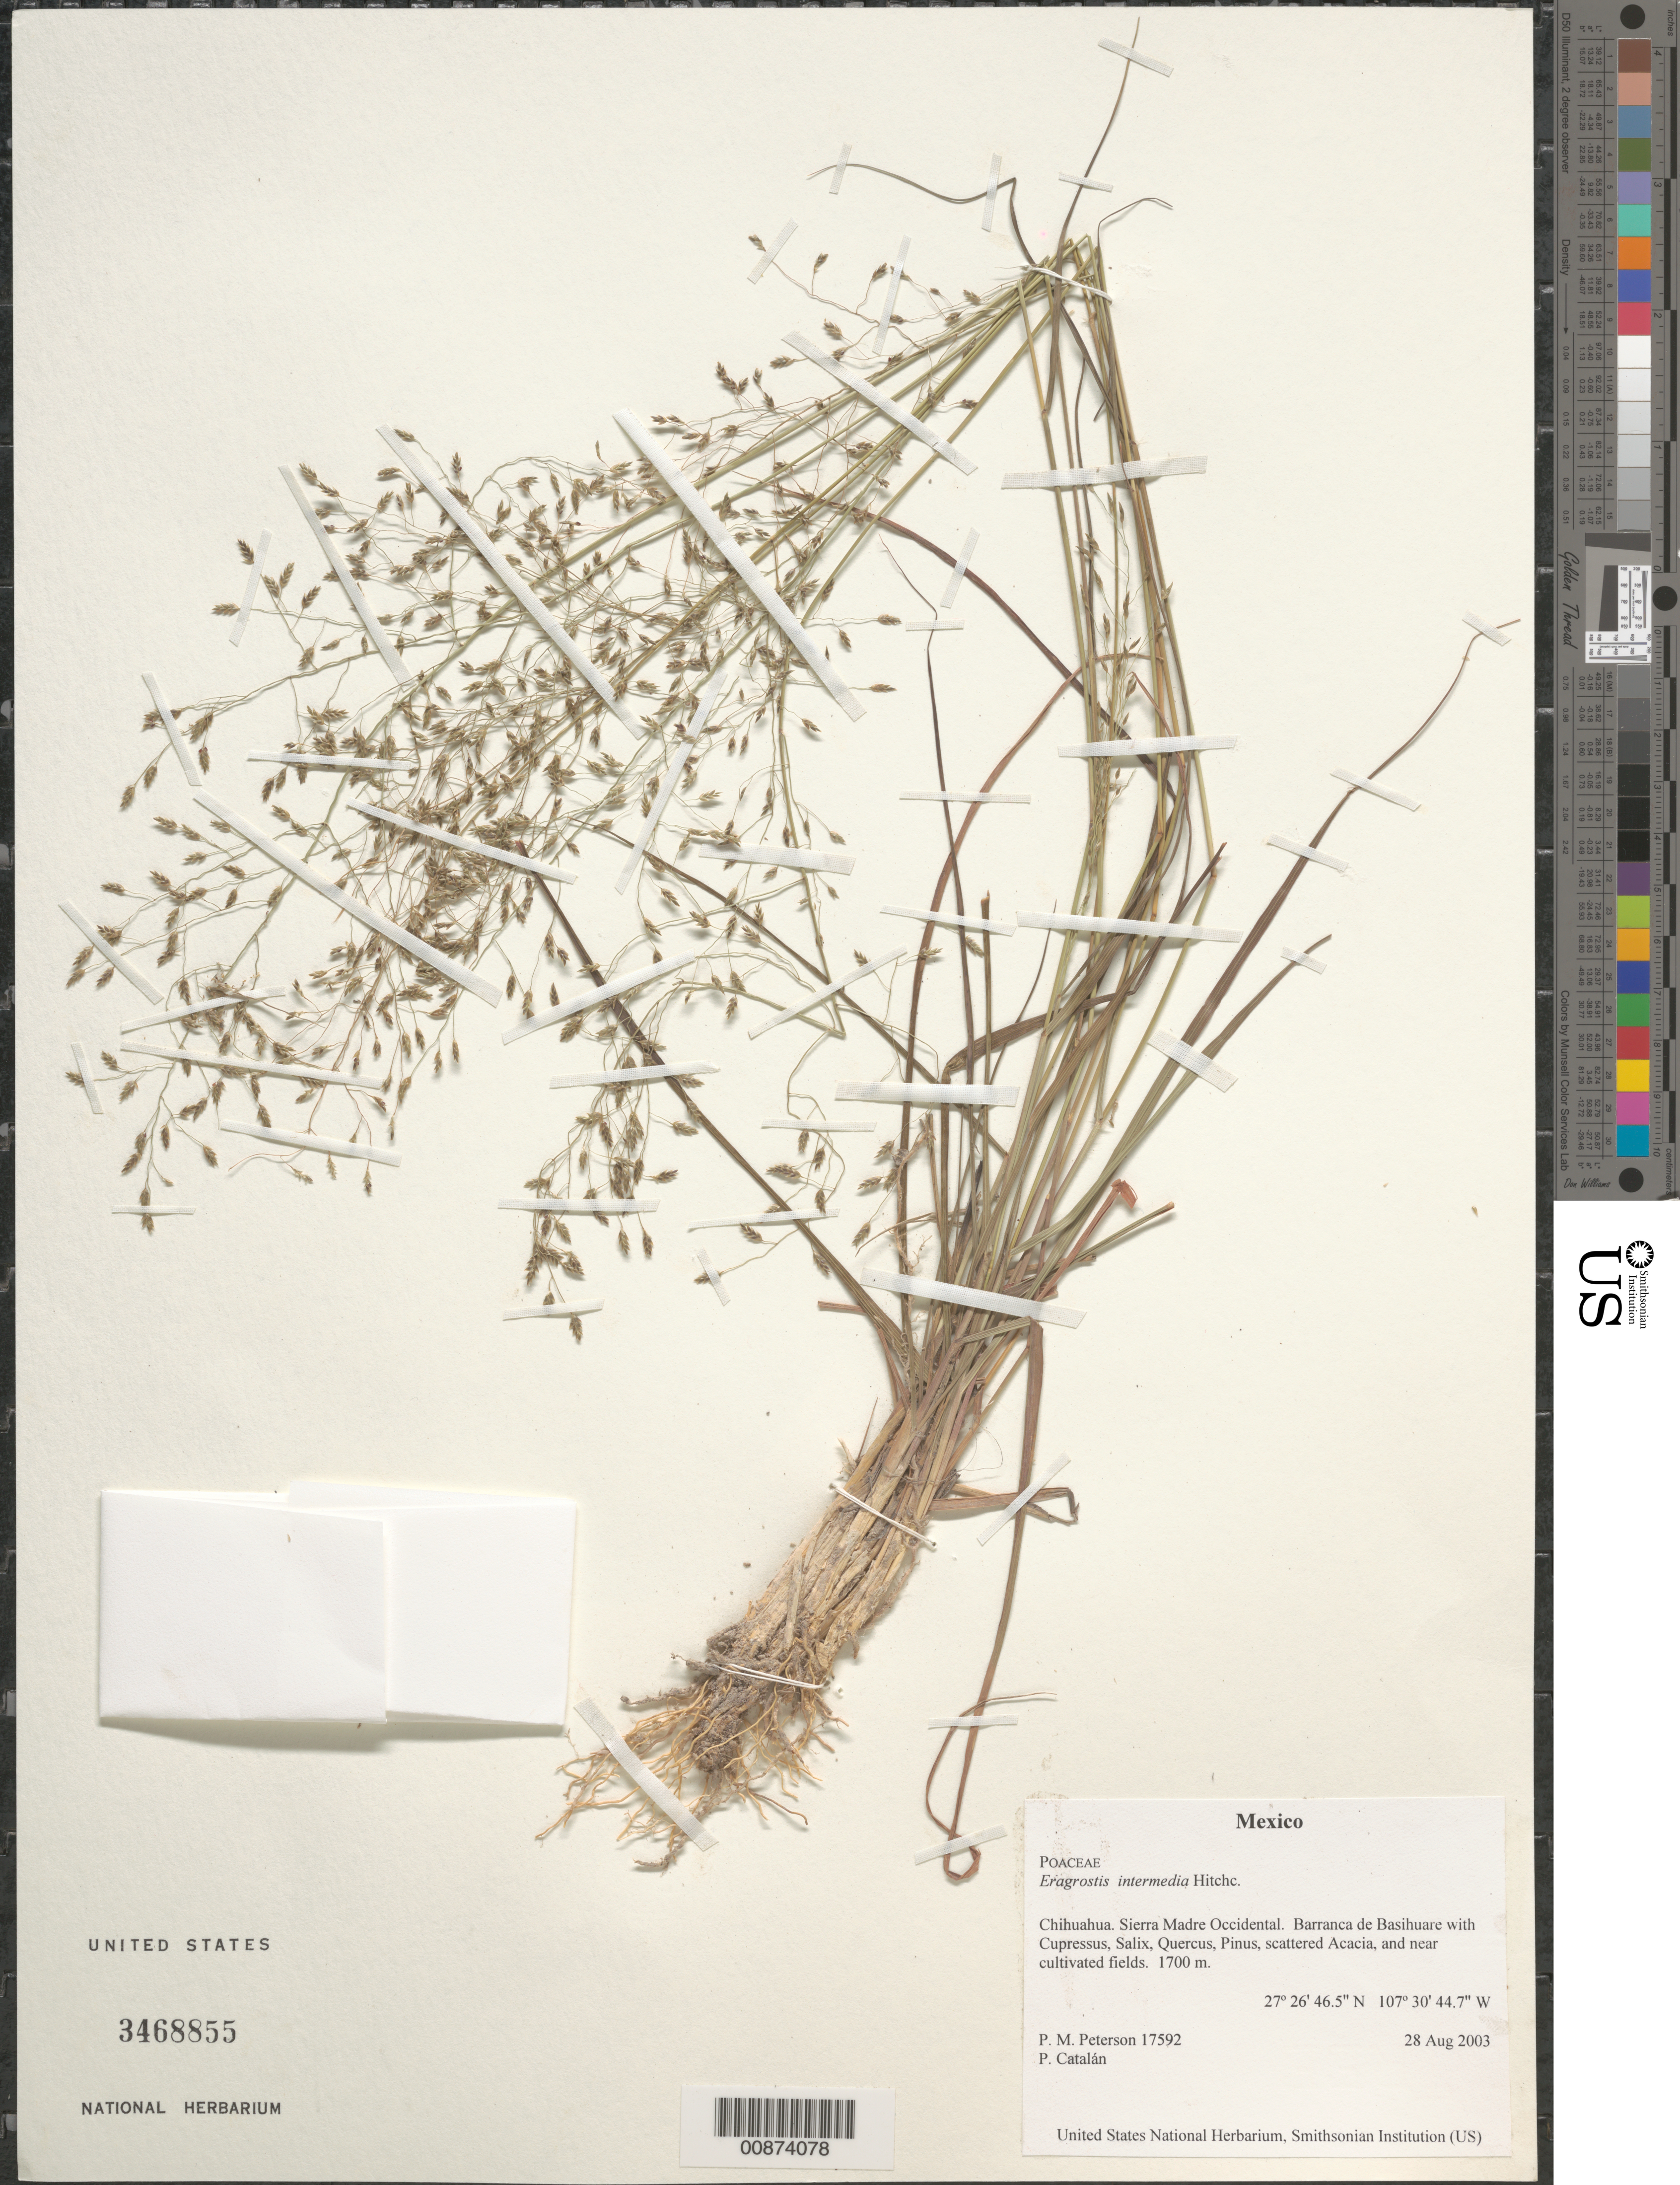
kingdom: Plantae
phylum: Tracheophyta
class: Liliopsida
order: Poales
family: Poaceae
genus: Eragrostis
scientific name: Eragrostis intermedia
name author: Hitchc.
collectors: P. M. Peterson & P. Catalán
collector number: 17592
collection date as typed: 28 Aug 2003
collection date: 2003-08-28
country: Mexico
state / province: Chihuahua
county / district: Sierra Madre Occidental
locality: Barranca de Basihuare with Cupressus, Salix, Quercus, Pinus, scattered Acacia, and near cultivated fields.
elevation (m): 1700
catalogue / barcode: US 3468855